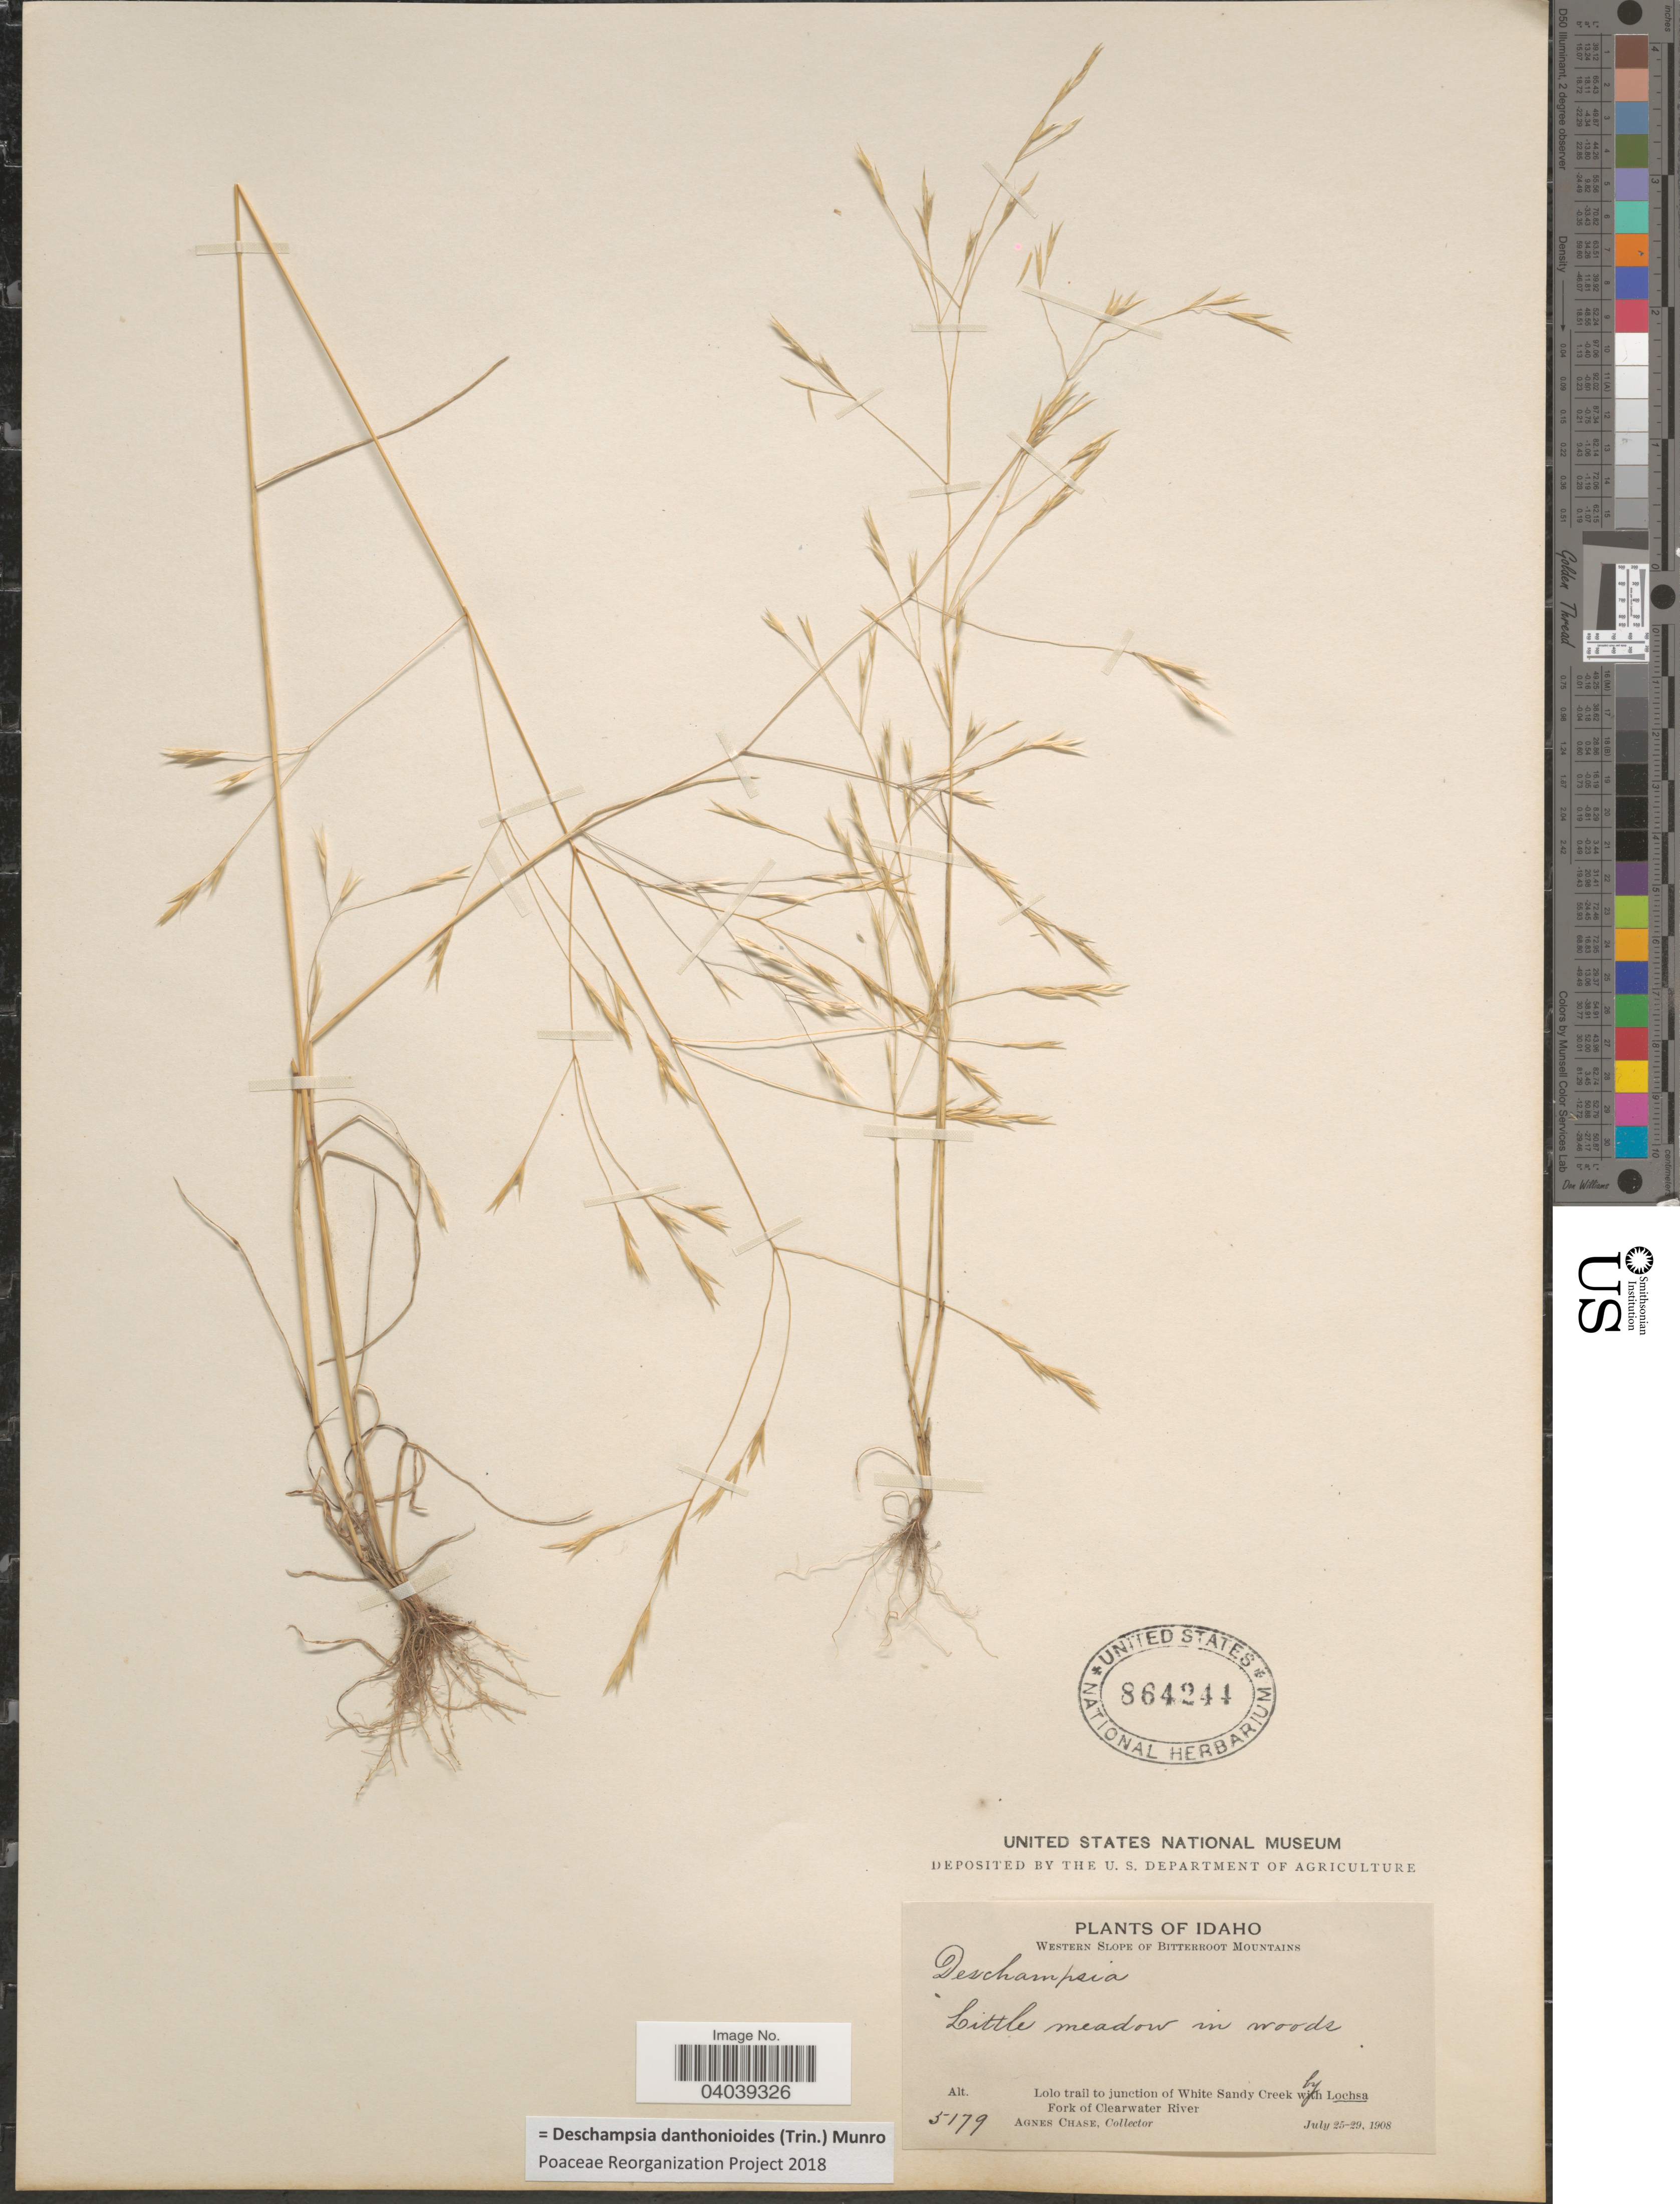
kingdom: Plantae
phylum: Tracheophyta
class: Liliopsida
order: Poales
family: Poaceae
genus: Deschampsia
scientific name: Deschampsia danthonioides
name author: (Trin.) Munro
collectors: A. Chase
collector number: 5179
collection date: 1908-07-25/1908-07-29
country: United States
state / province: Idaho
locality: Western Slope of Bitterroot Mountains. Little meadow in woods. Lolo trail to junction of White Sandy Creek by Loches Fork of Clearwater River.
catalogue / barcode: US 864244